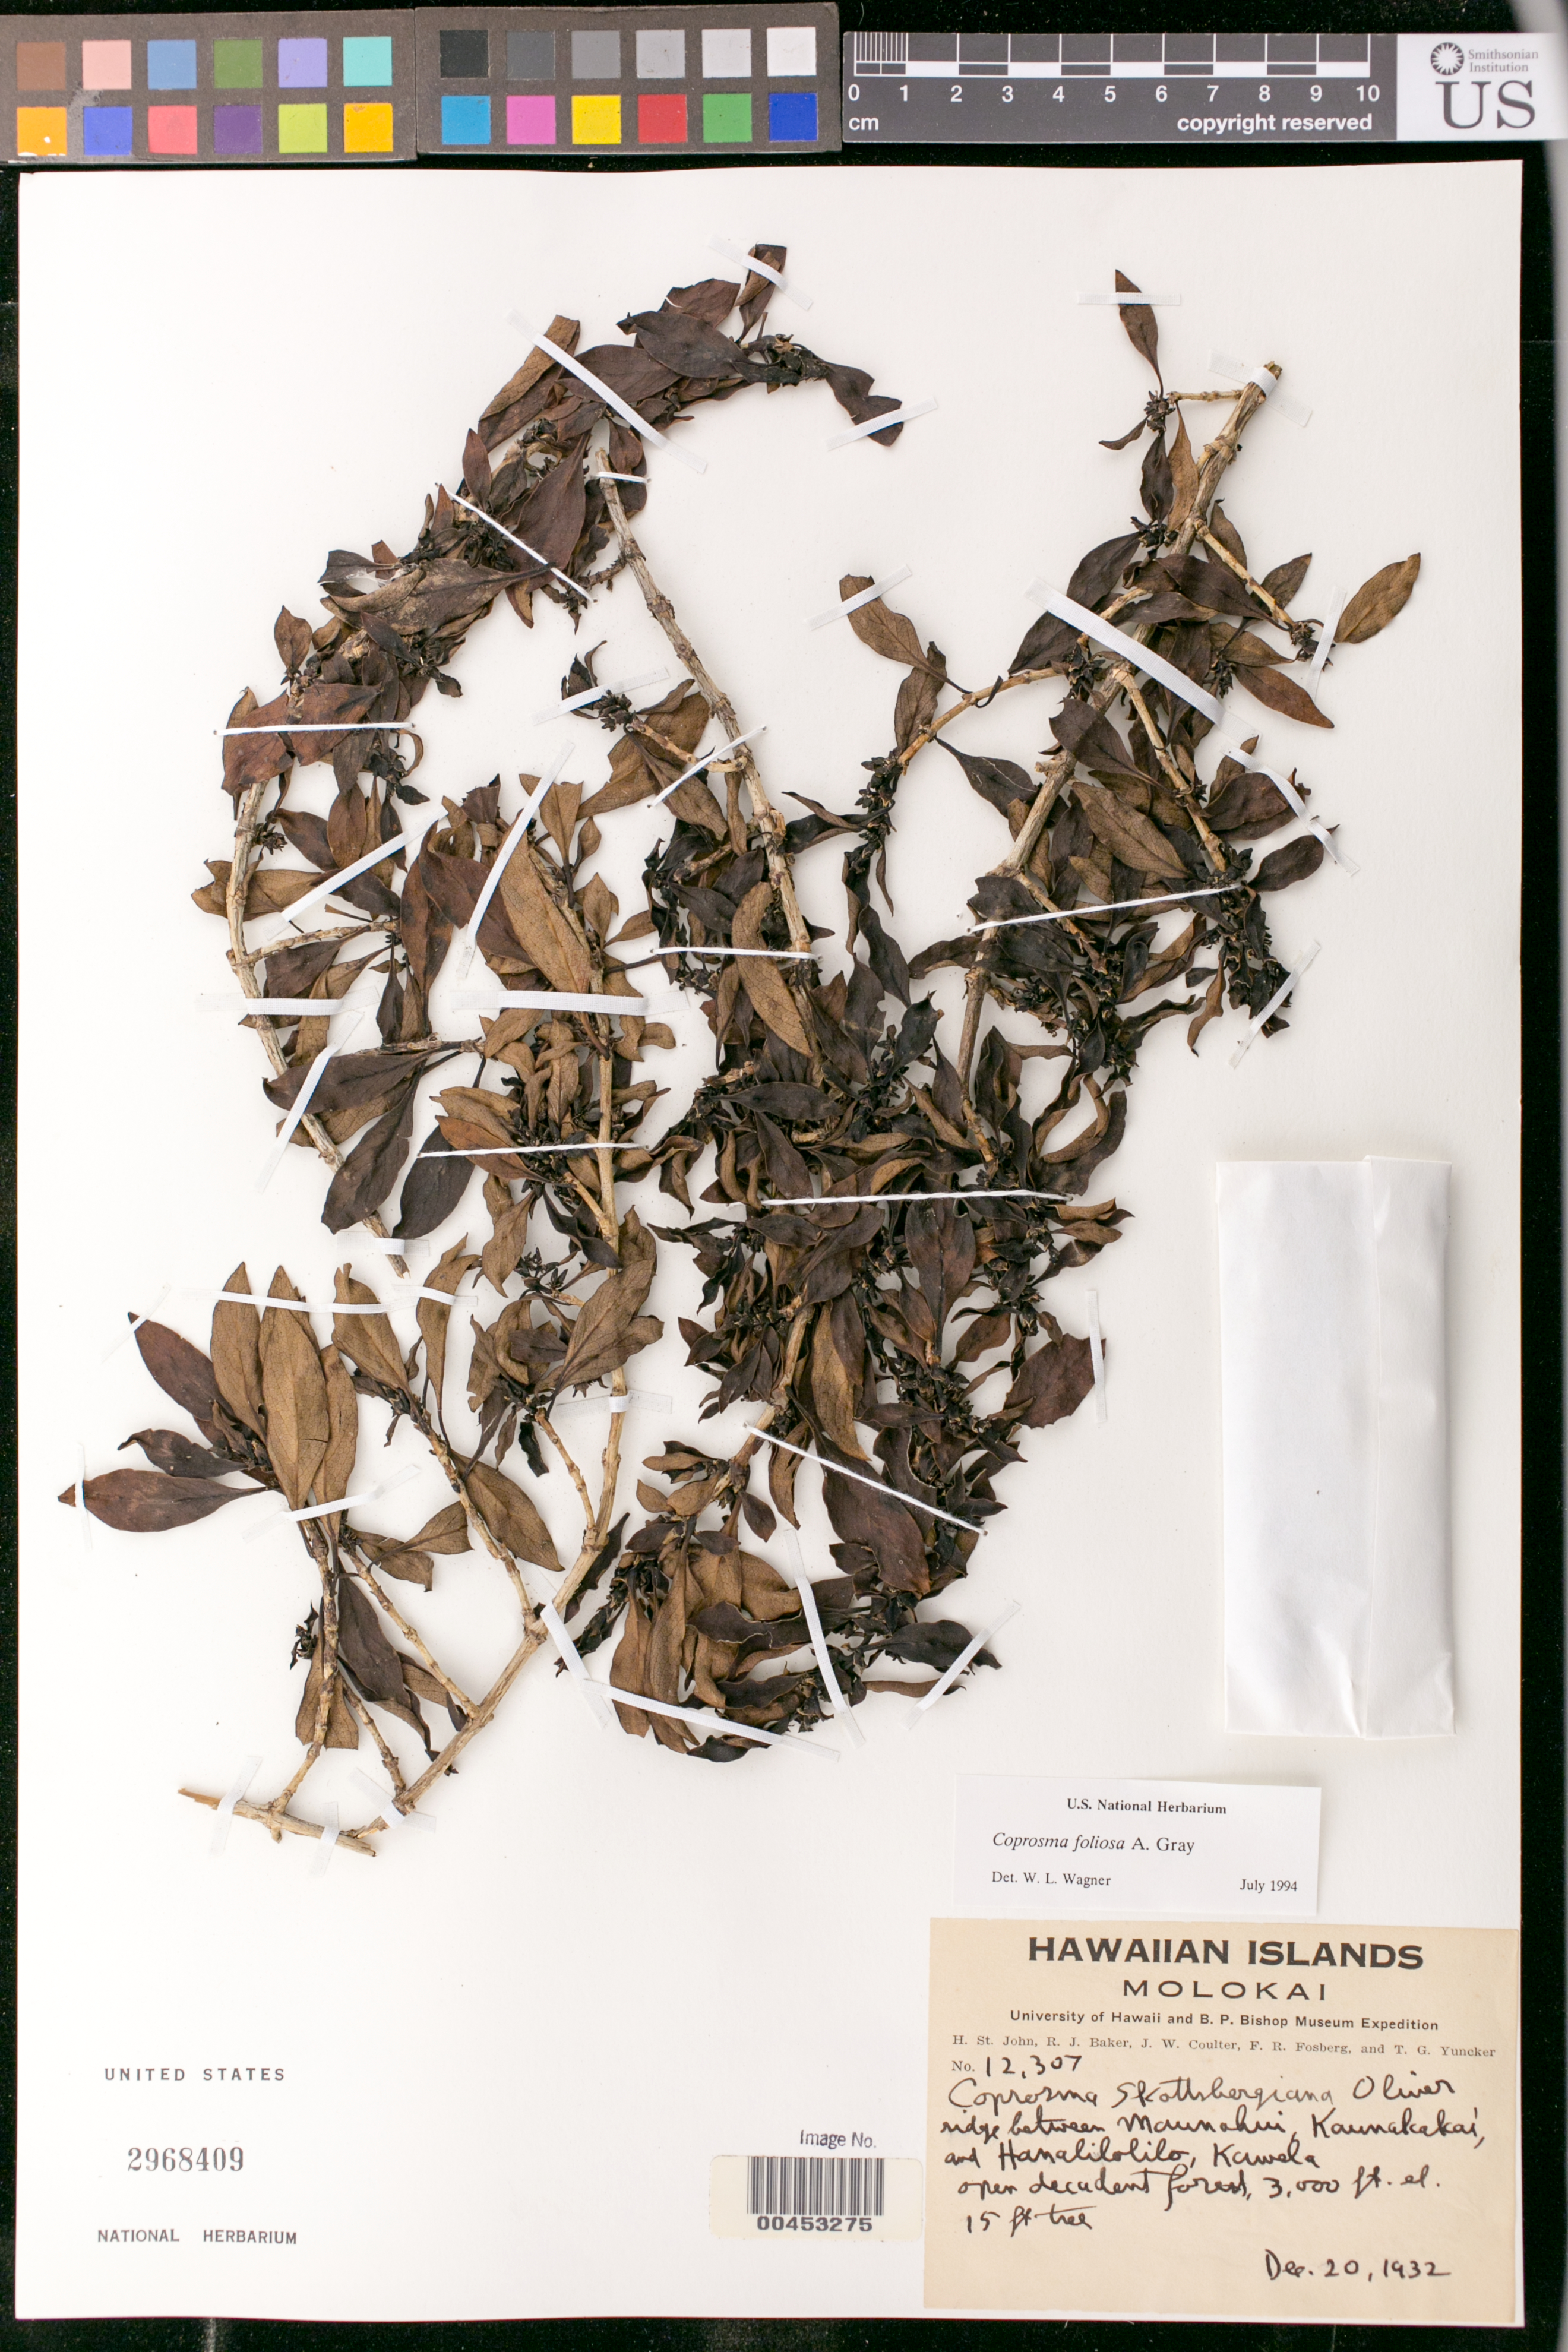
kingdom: Plantae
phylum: Tracheophyta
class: Magnoliopsida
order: Gentianales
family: Rubiaceae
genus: Coprosma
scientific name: Coprosma foliosa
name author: A. Gray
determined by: Wagner, W. L., (BOT), Smithsonian Institution - National Museum of Natural History (UNITED STATES)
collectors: H. St. John, R. J. Baker, J. W. Coulter & F. R. Fosberg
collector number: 12307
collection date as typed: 20 Dec 1932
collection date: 1932-12-20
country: United States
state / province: Hawaii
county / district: Maui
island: Moloka'i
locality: Ridge between Maunahui, Kaunakakai, & Hanalilolilo; Kawela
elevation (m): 914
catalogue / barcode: US 2968409